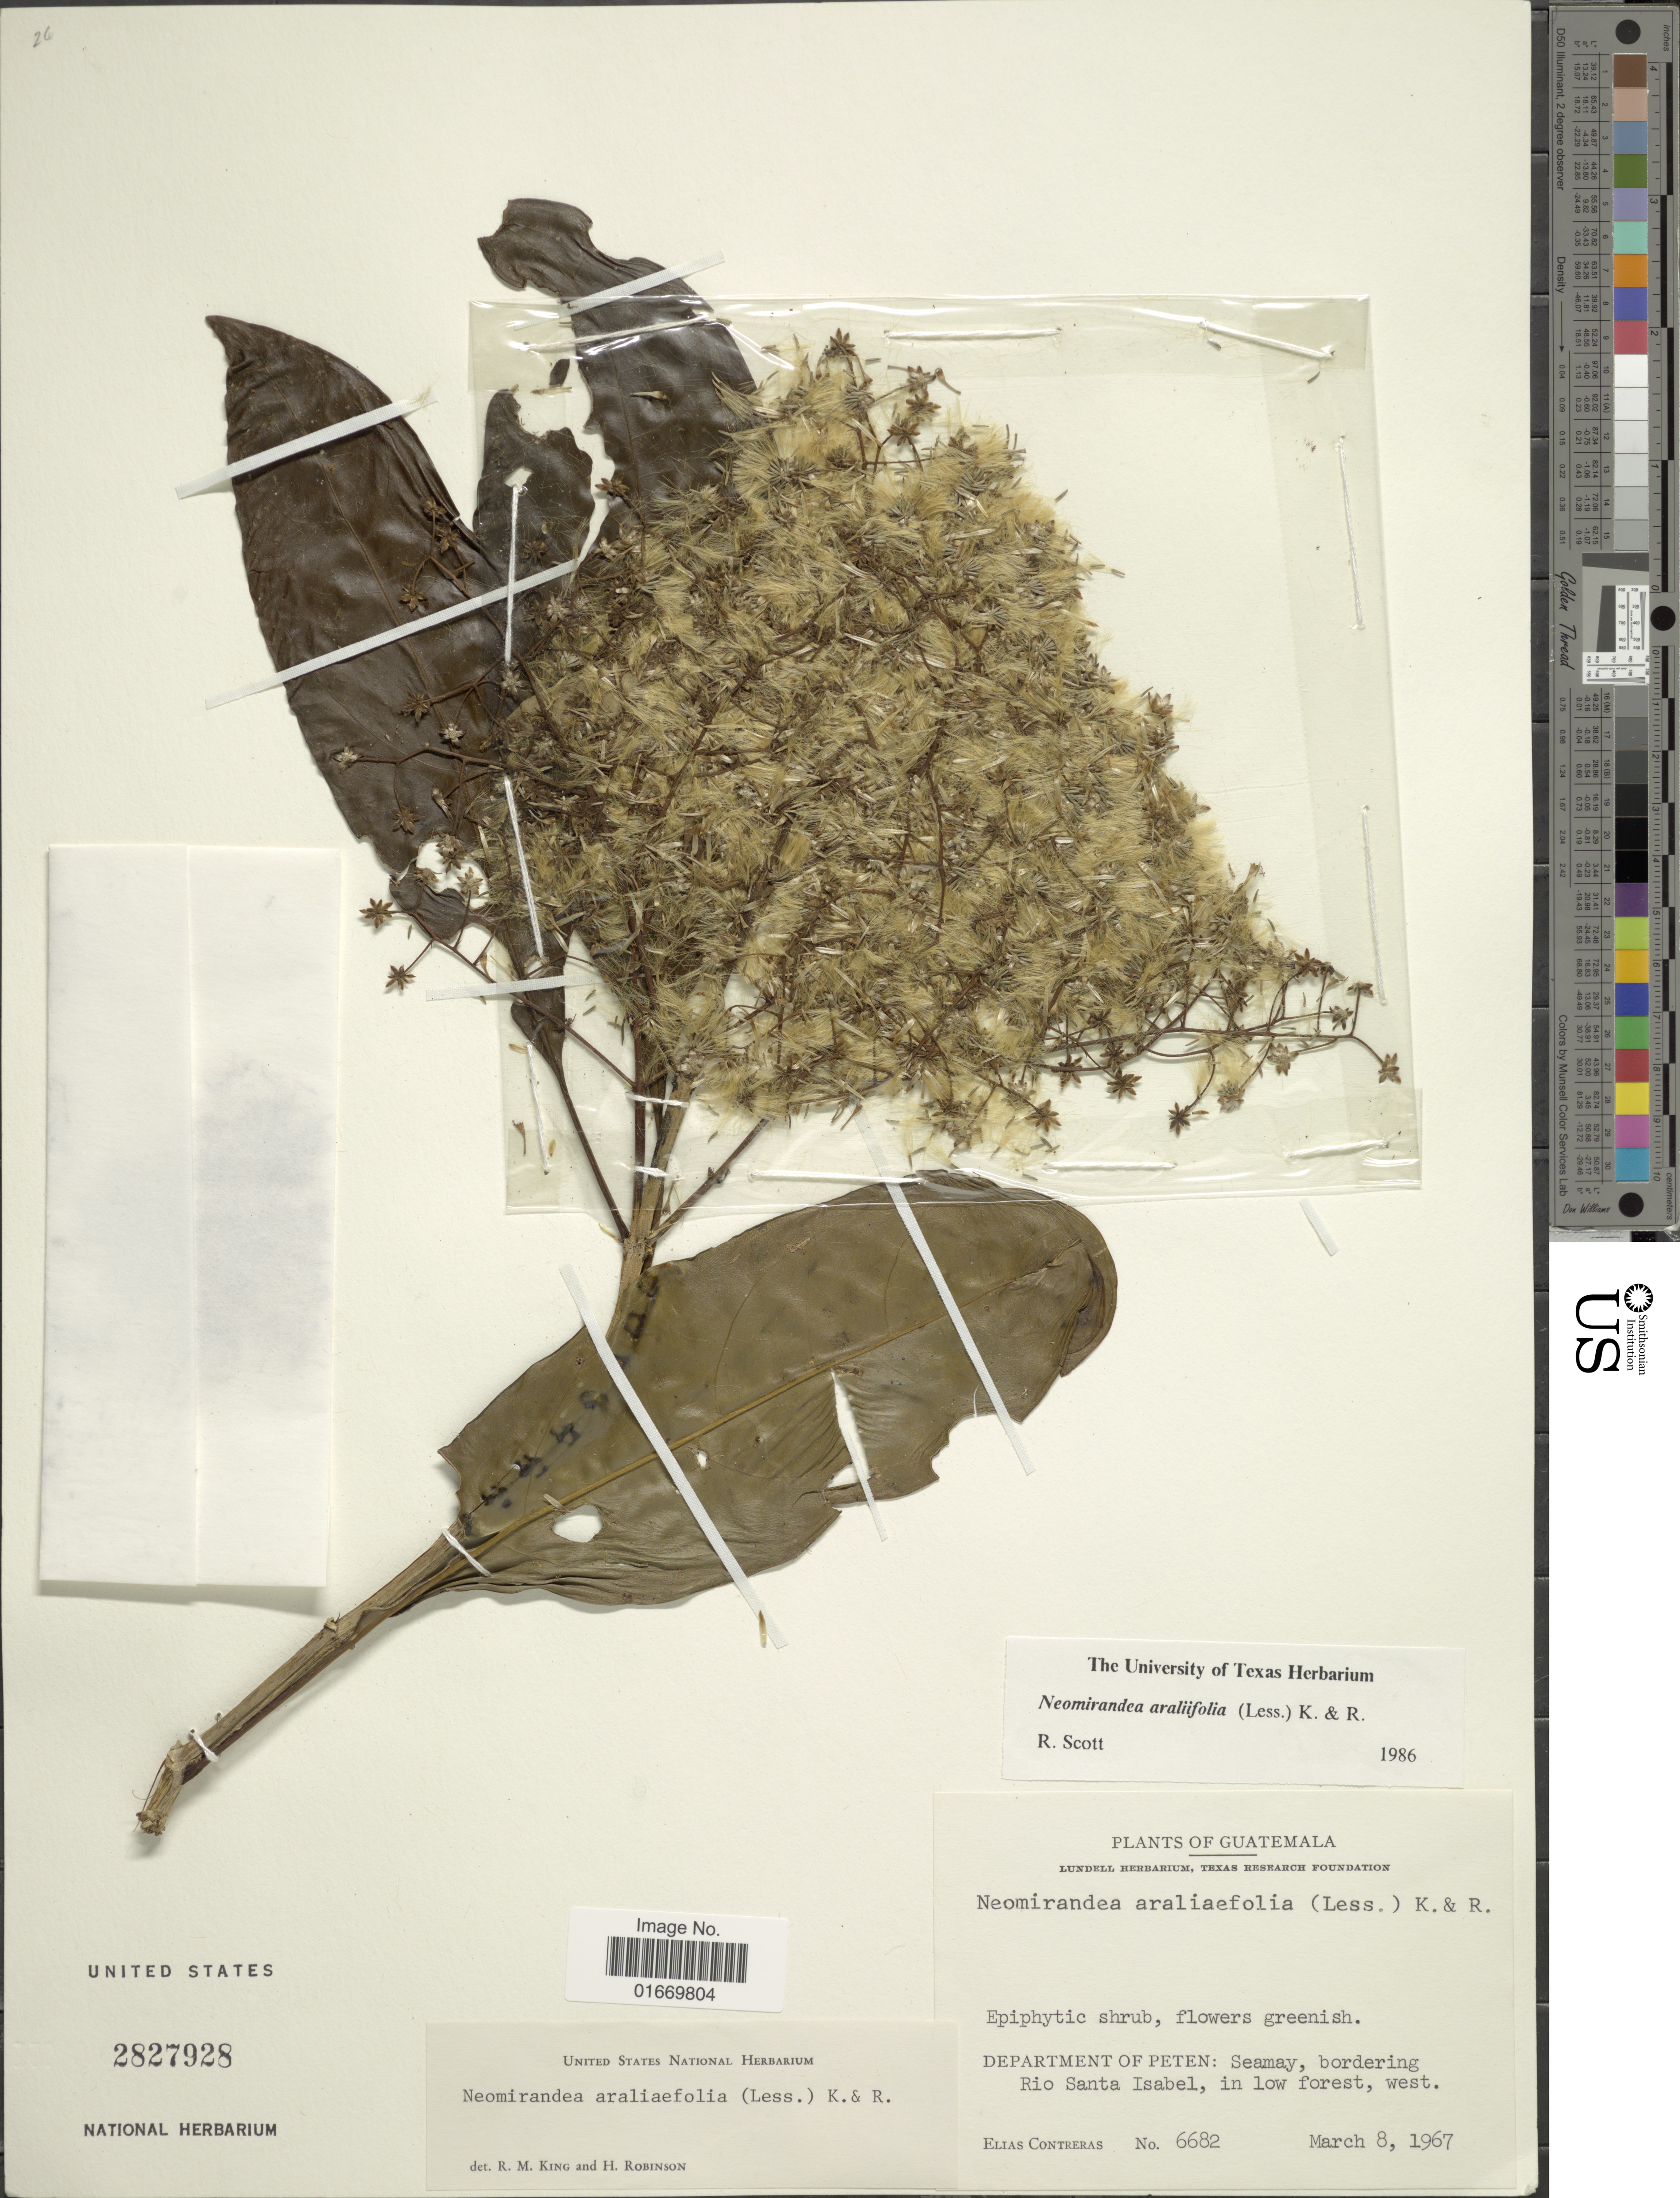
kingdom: Plantae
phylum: Tracheophyta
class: Magnoliopsida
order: Asterales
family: Asteraceae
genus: Neomirandea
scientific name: Neomirandea araliaefolia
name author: (Less.) R.M. King & H. Rob.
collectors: E. Contreras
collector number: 6682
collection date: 1967-03-08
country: Guatemala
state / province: El Petén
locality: Department of Peten, Seamay, bordering Rio Santa Isabel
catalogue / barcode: US 2827928